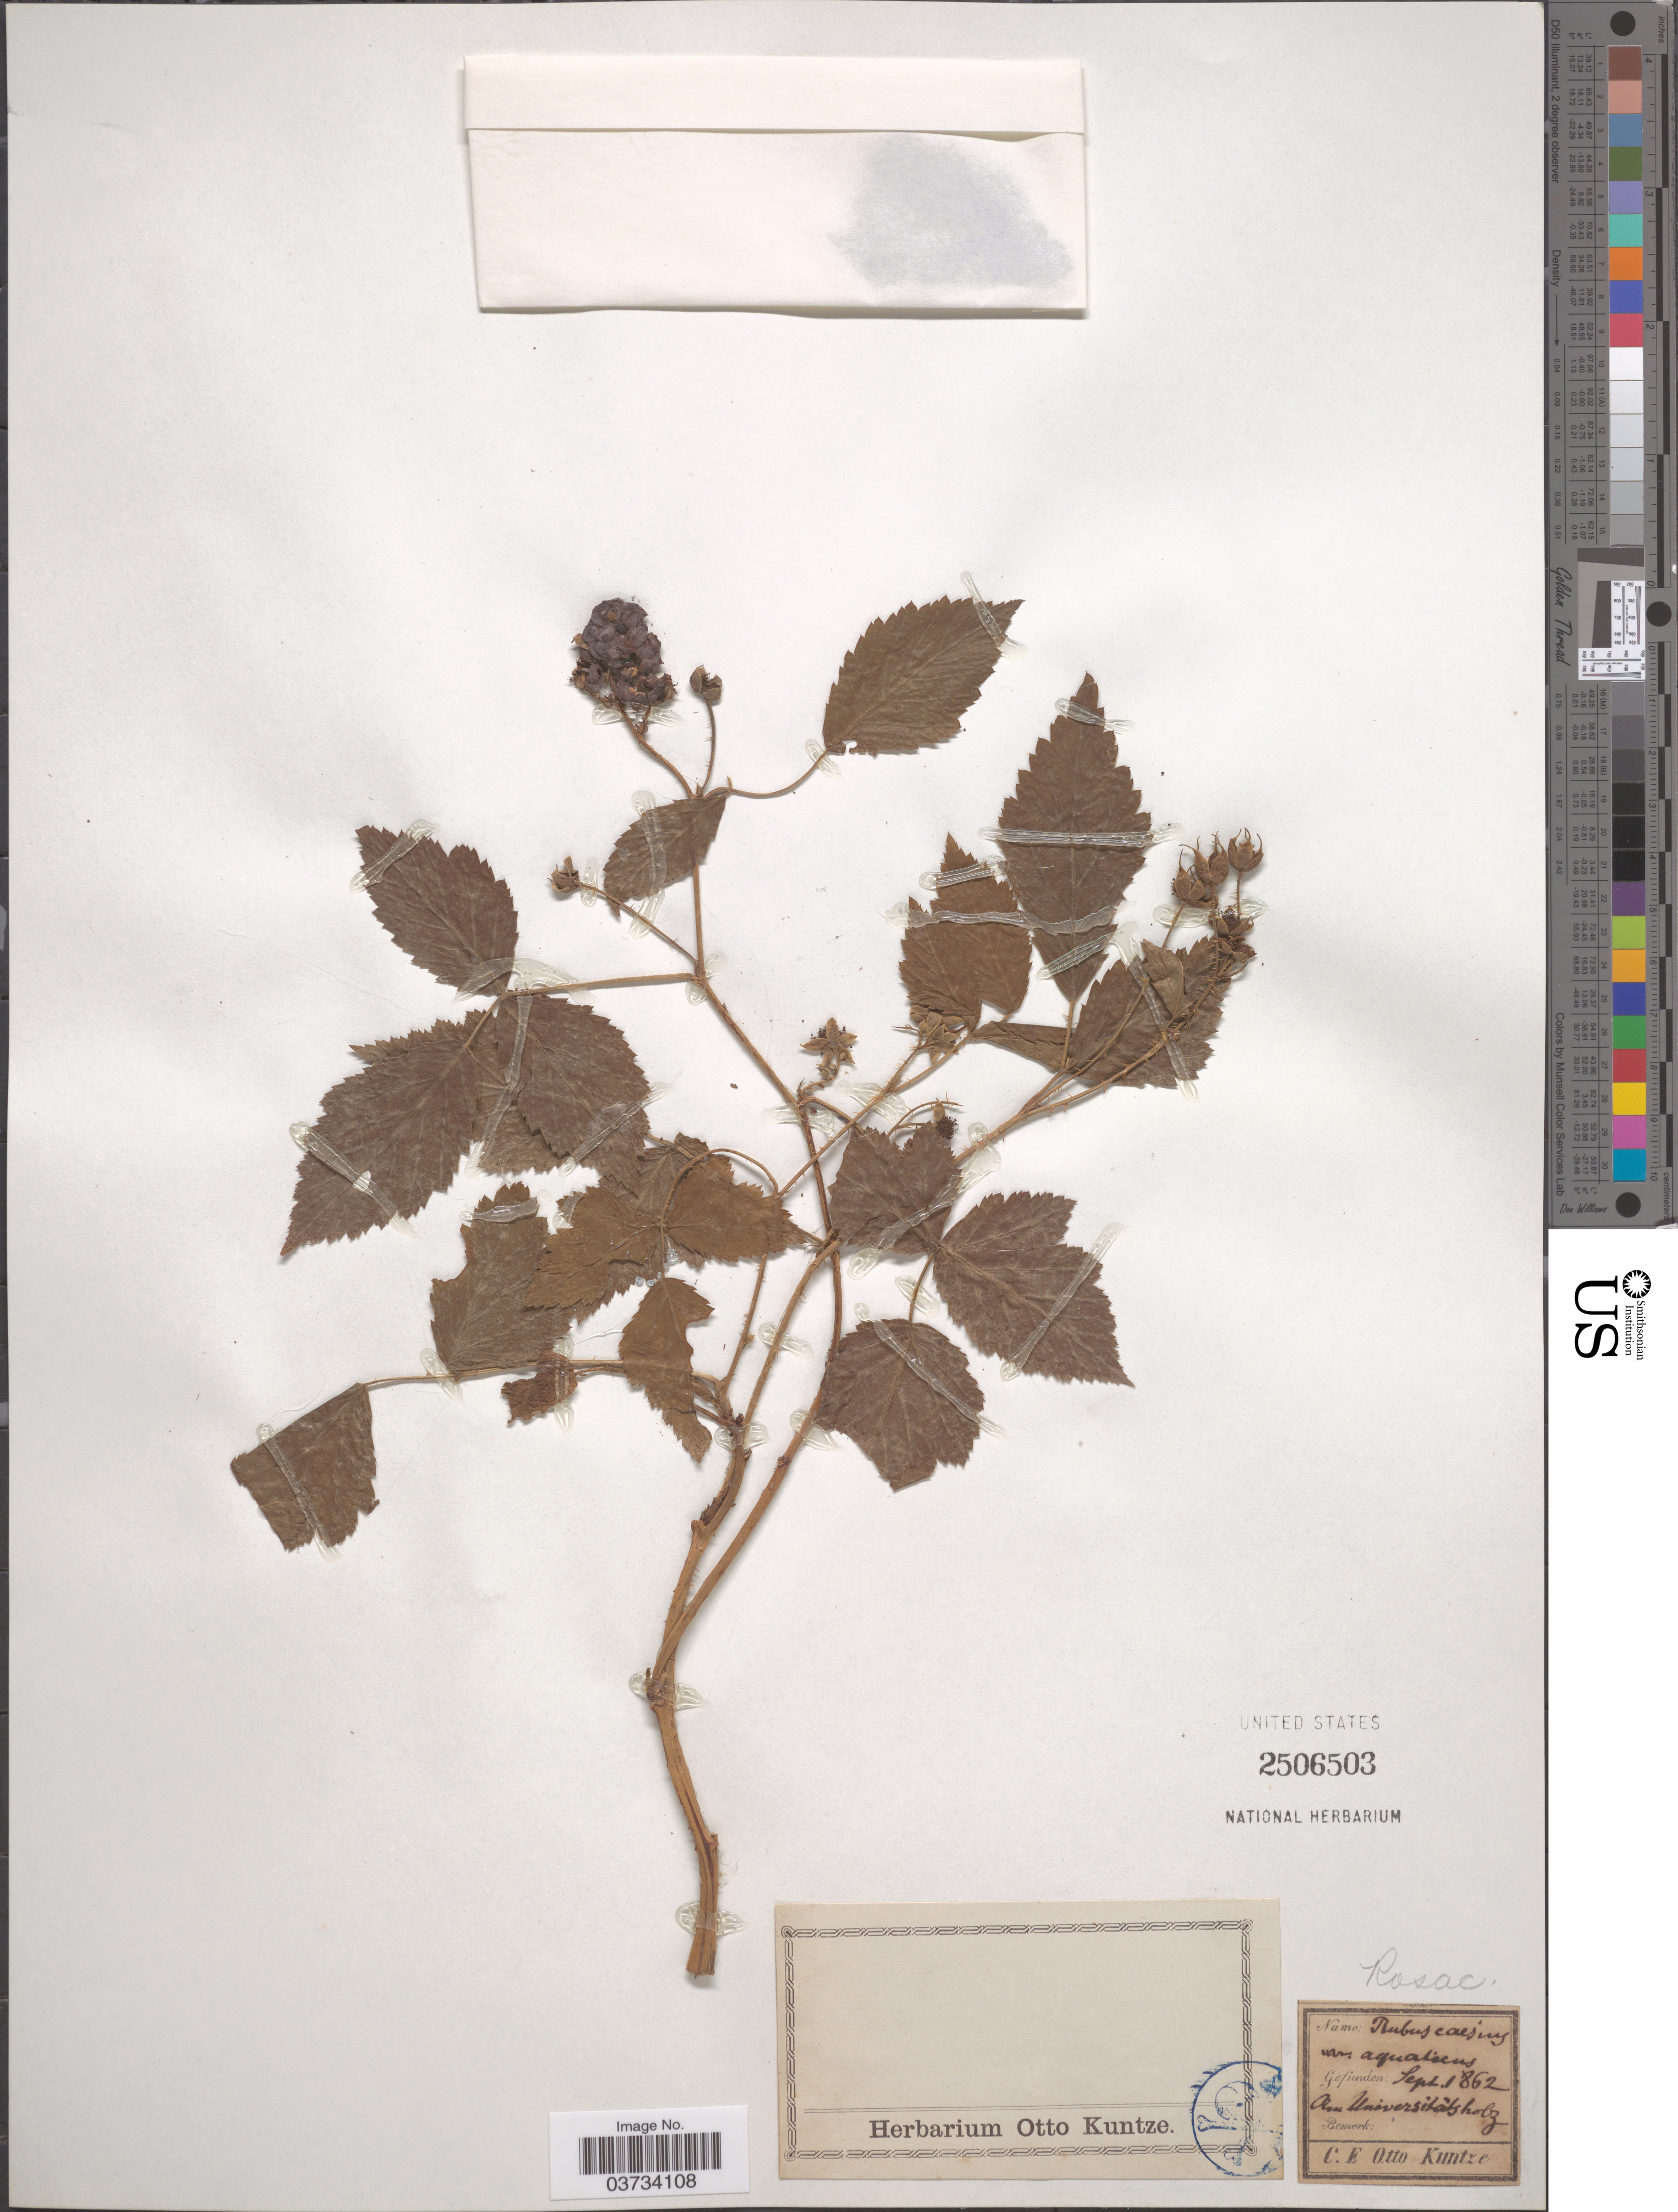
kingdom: Plantae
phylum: Tracheophyta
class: Magnoliopsida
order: Rosales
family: Rosaceae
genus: Rubus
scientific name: Rubus caesius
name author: L.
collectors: C.E.O. Kuntze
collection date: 1862-09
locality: Am Universitätsholz.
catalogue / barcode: US 2506503